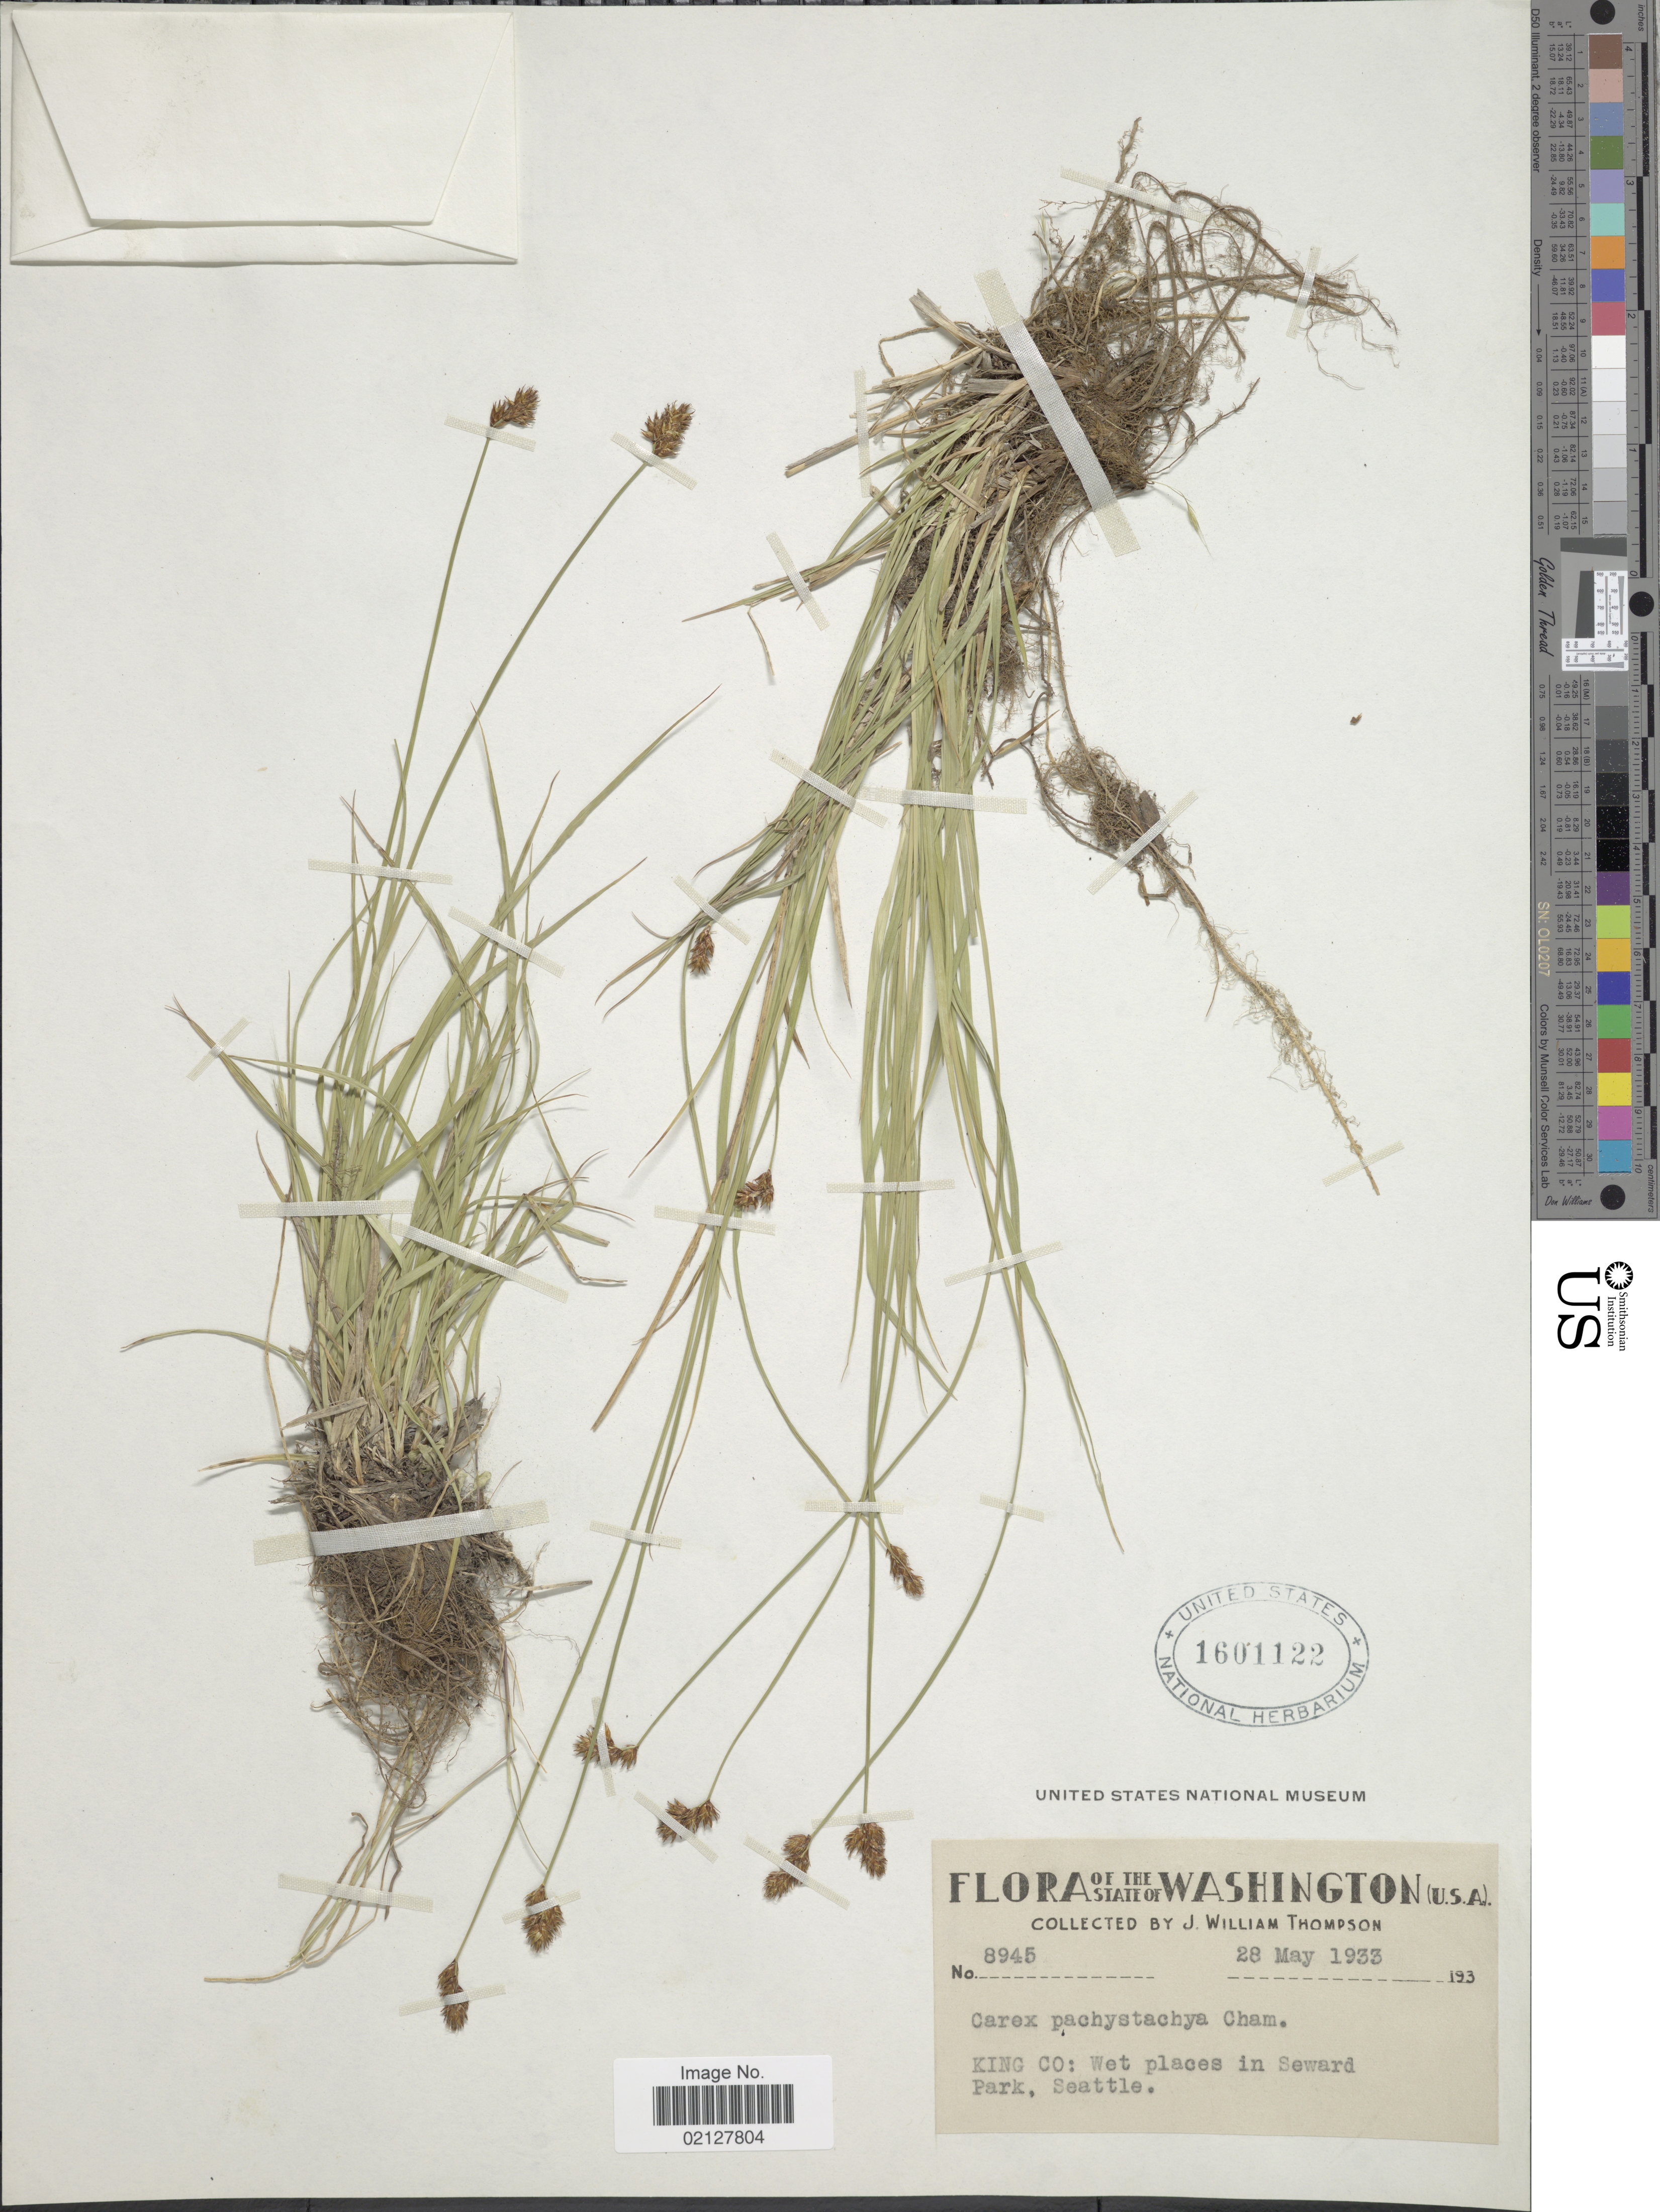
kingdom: Plantae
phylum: Tracheophyta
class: Liliopsida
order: Poales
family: Cyperaceae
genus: Carex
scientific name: Carex pachystachya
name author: Cham. ex Steud.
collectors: J. W. Thompson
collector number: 8945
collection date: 1933-05-28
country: United States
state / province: Washington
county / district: King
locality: King Co.: Wet places in Seward Park, Seattle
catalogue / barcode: US 1601122